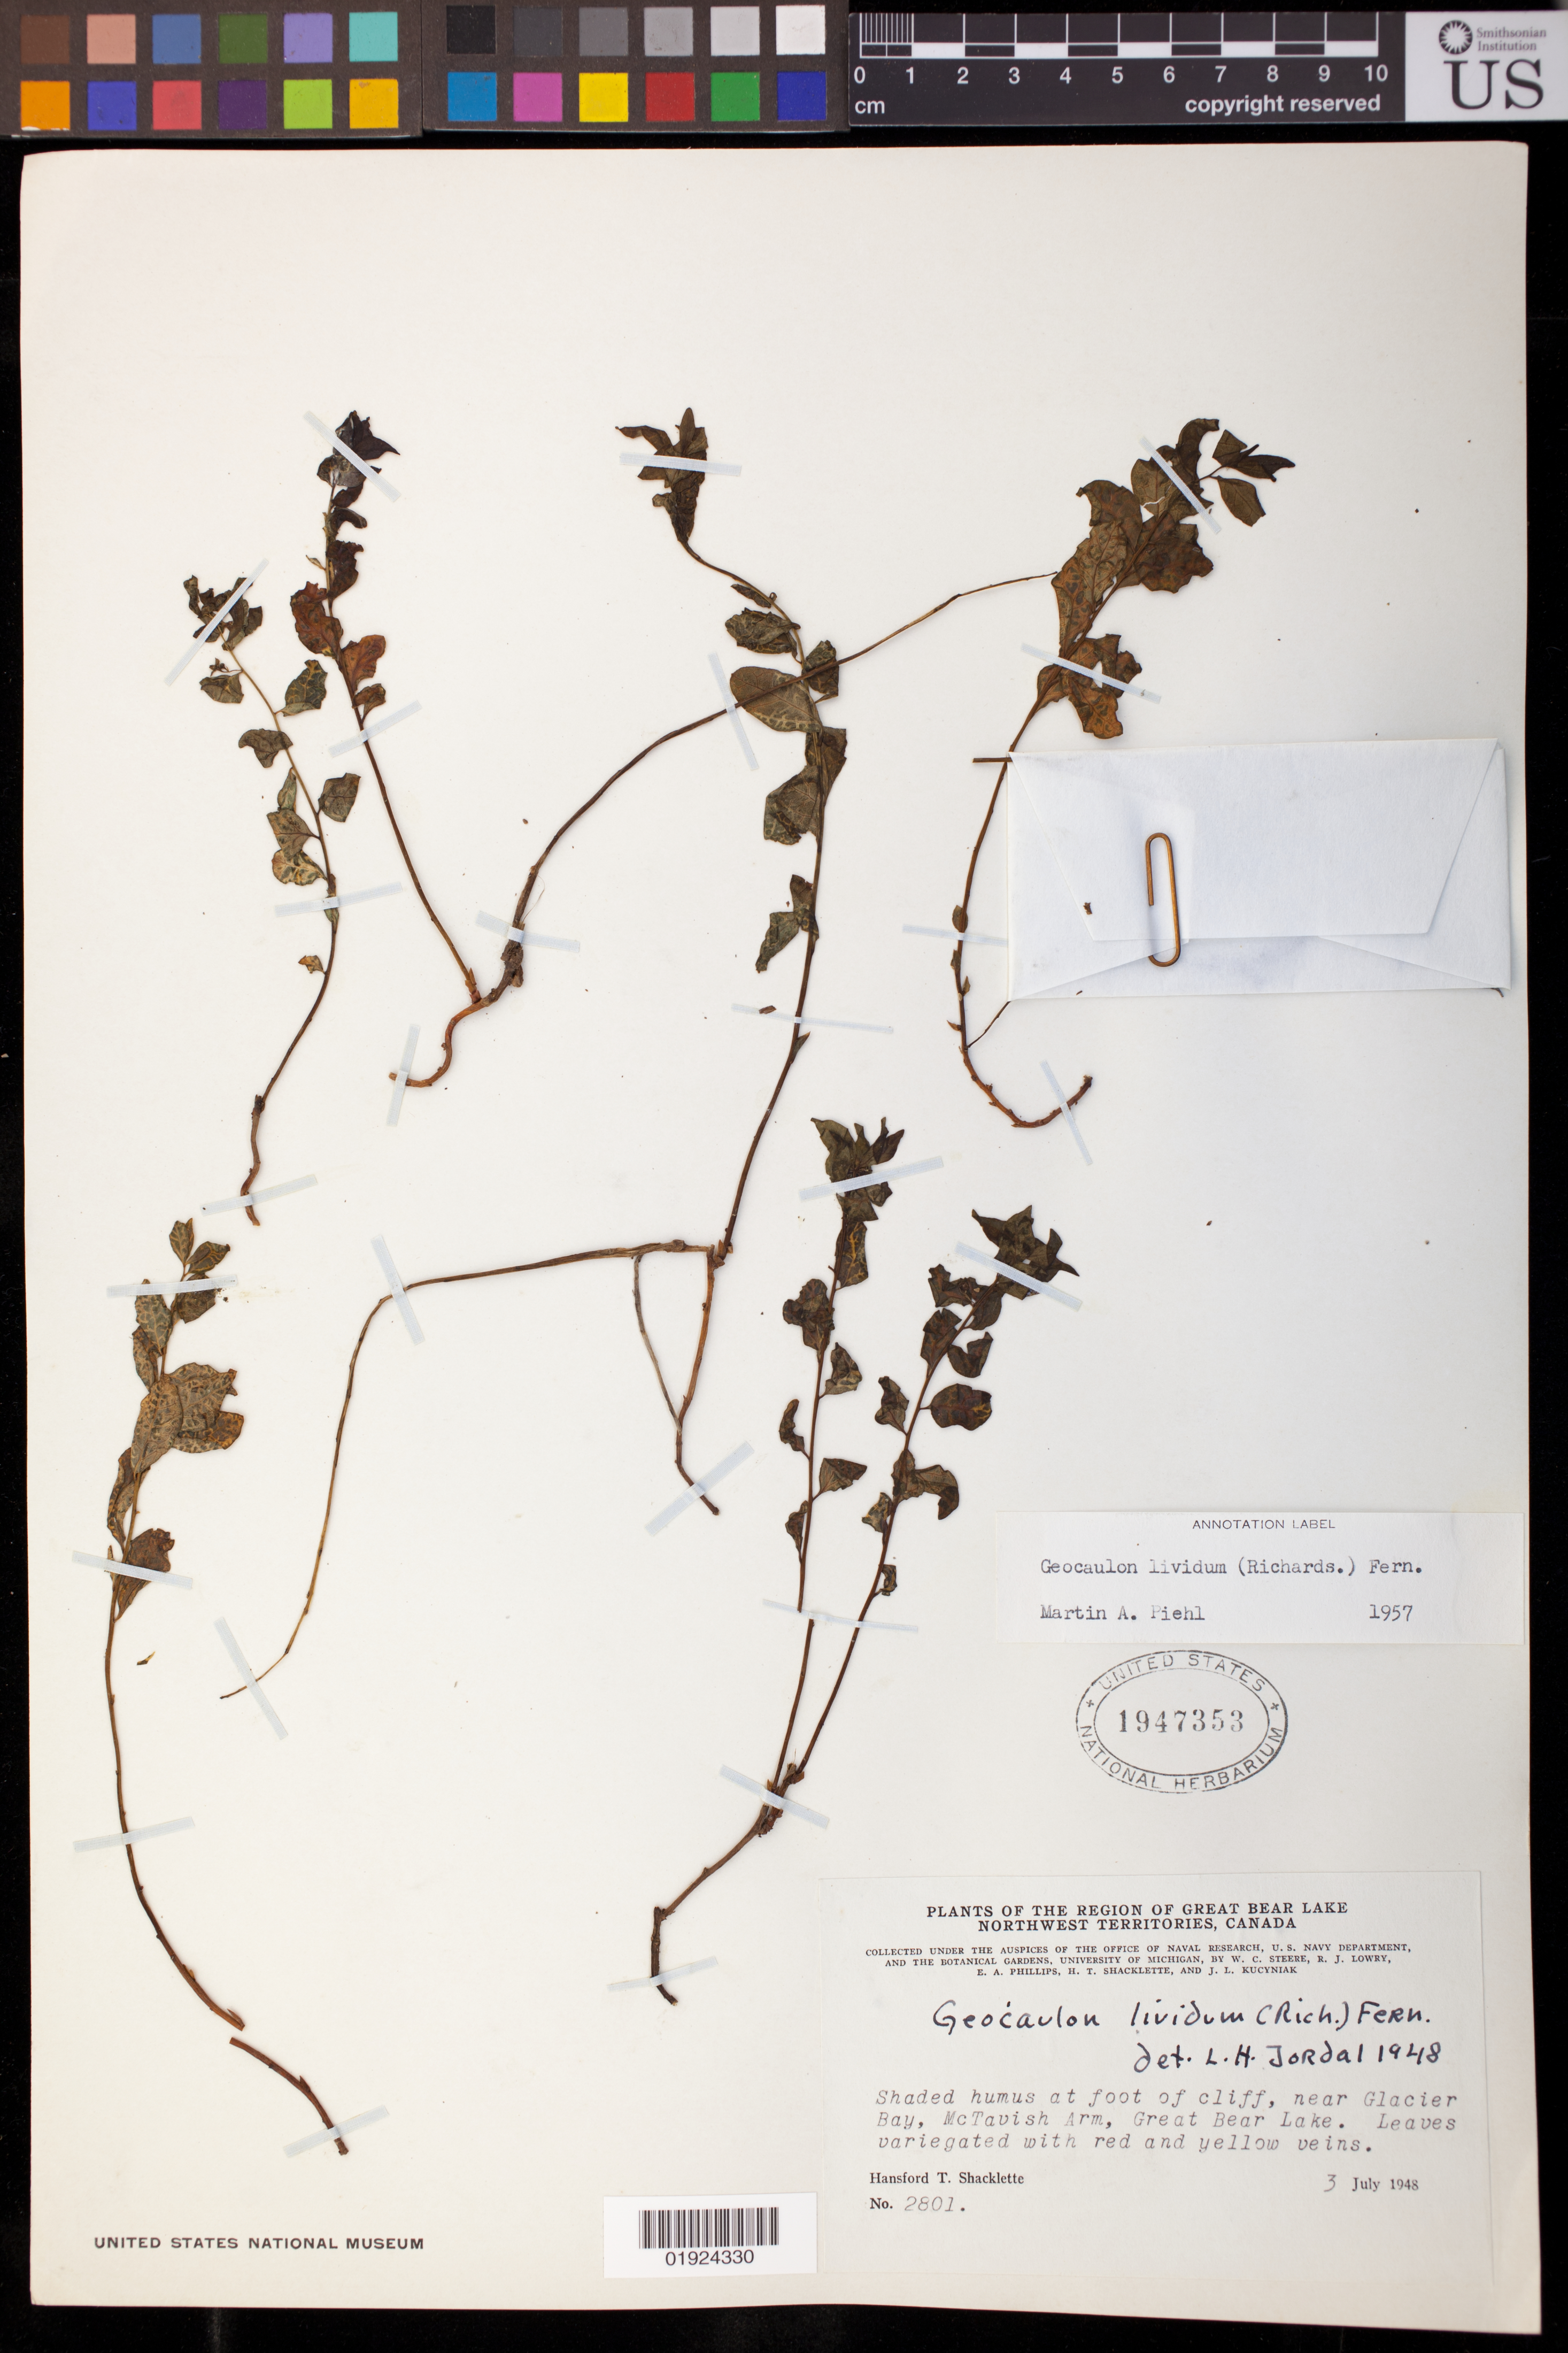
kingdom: Plantae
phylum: Tracheophyta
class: Magnoliopsida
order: Santalales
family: Comandraceae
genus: Geocaulon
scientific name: Geocaulon lividum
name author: (Richardson) Fernald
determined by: Piehl, M. A.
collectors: H. Shacklette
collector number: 2801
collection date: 1948-07-03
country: Canada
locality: Near Glacier Bay, McTavish Arm, Great Bear Lake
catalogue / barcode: US 1947353